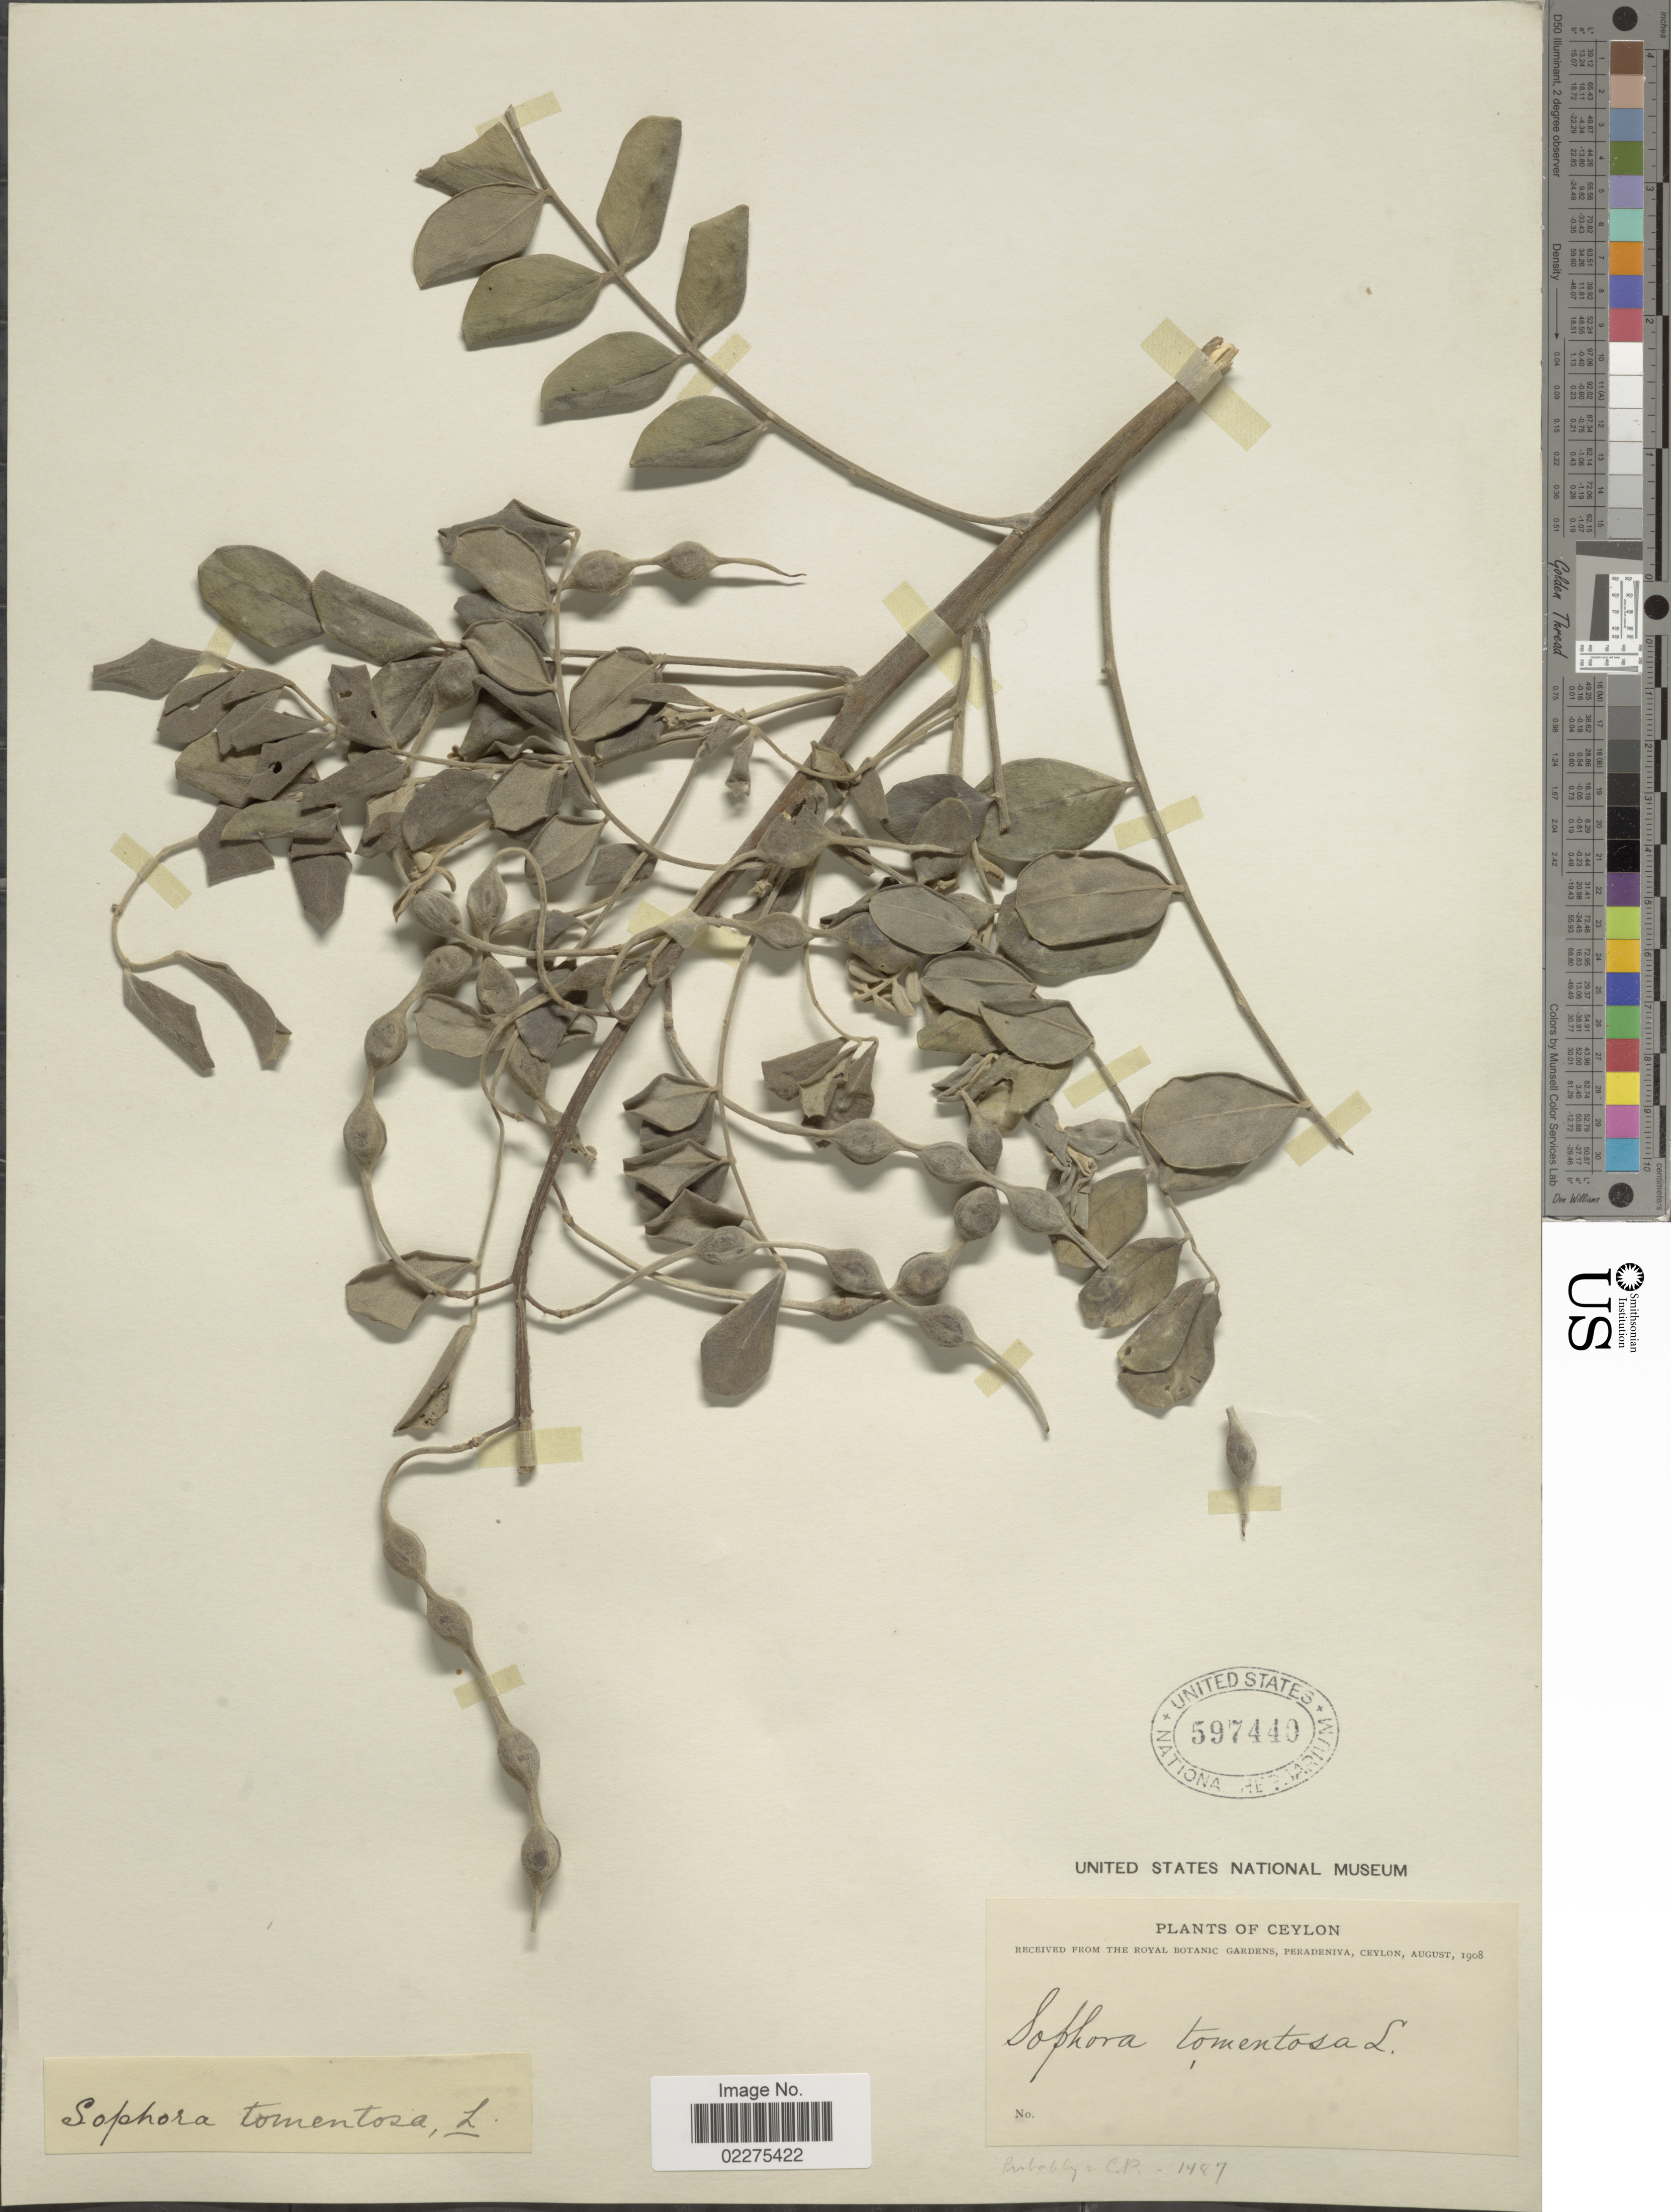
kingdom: Plantae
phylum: Tracheophyta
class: Magnoliopsida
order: Fabales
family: Fabaceae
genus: Sophora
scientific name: Sophora tomentosa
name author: L.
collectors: United States National Museum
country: Sri Lanka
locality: Ceylon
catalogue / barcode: US 597440